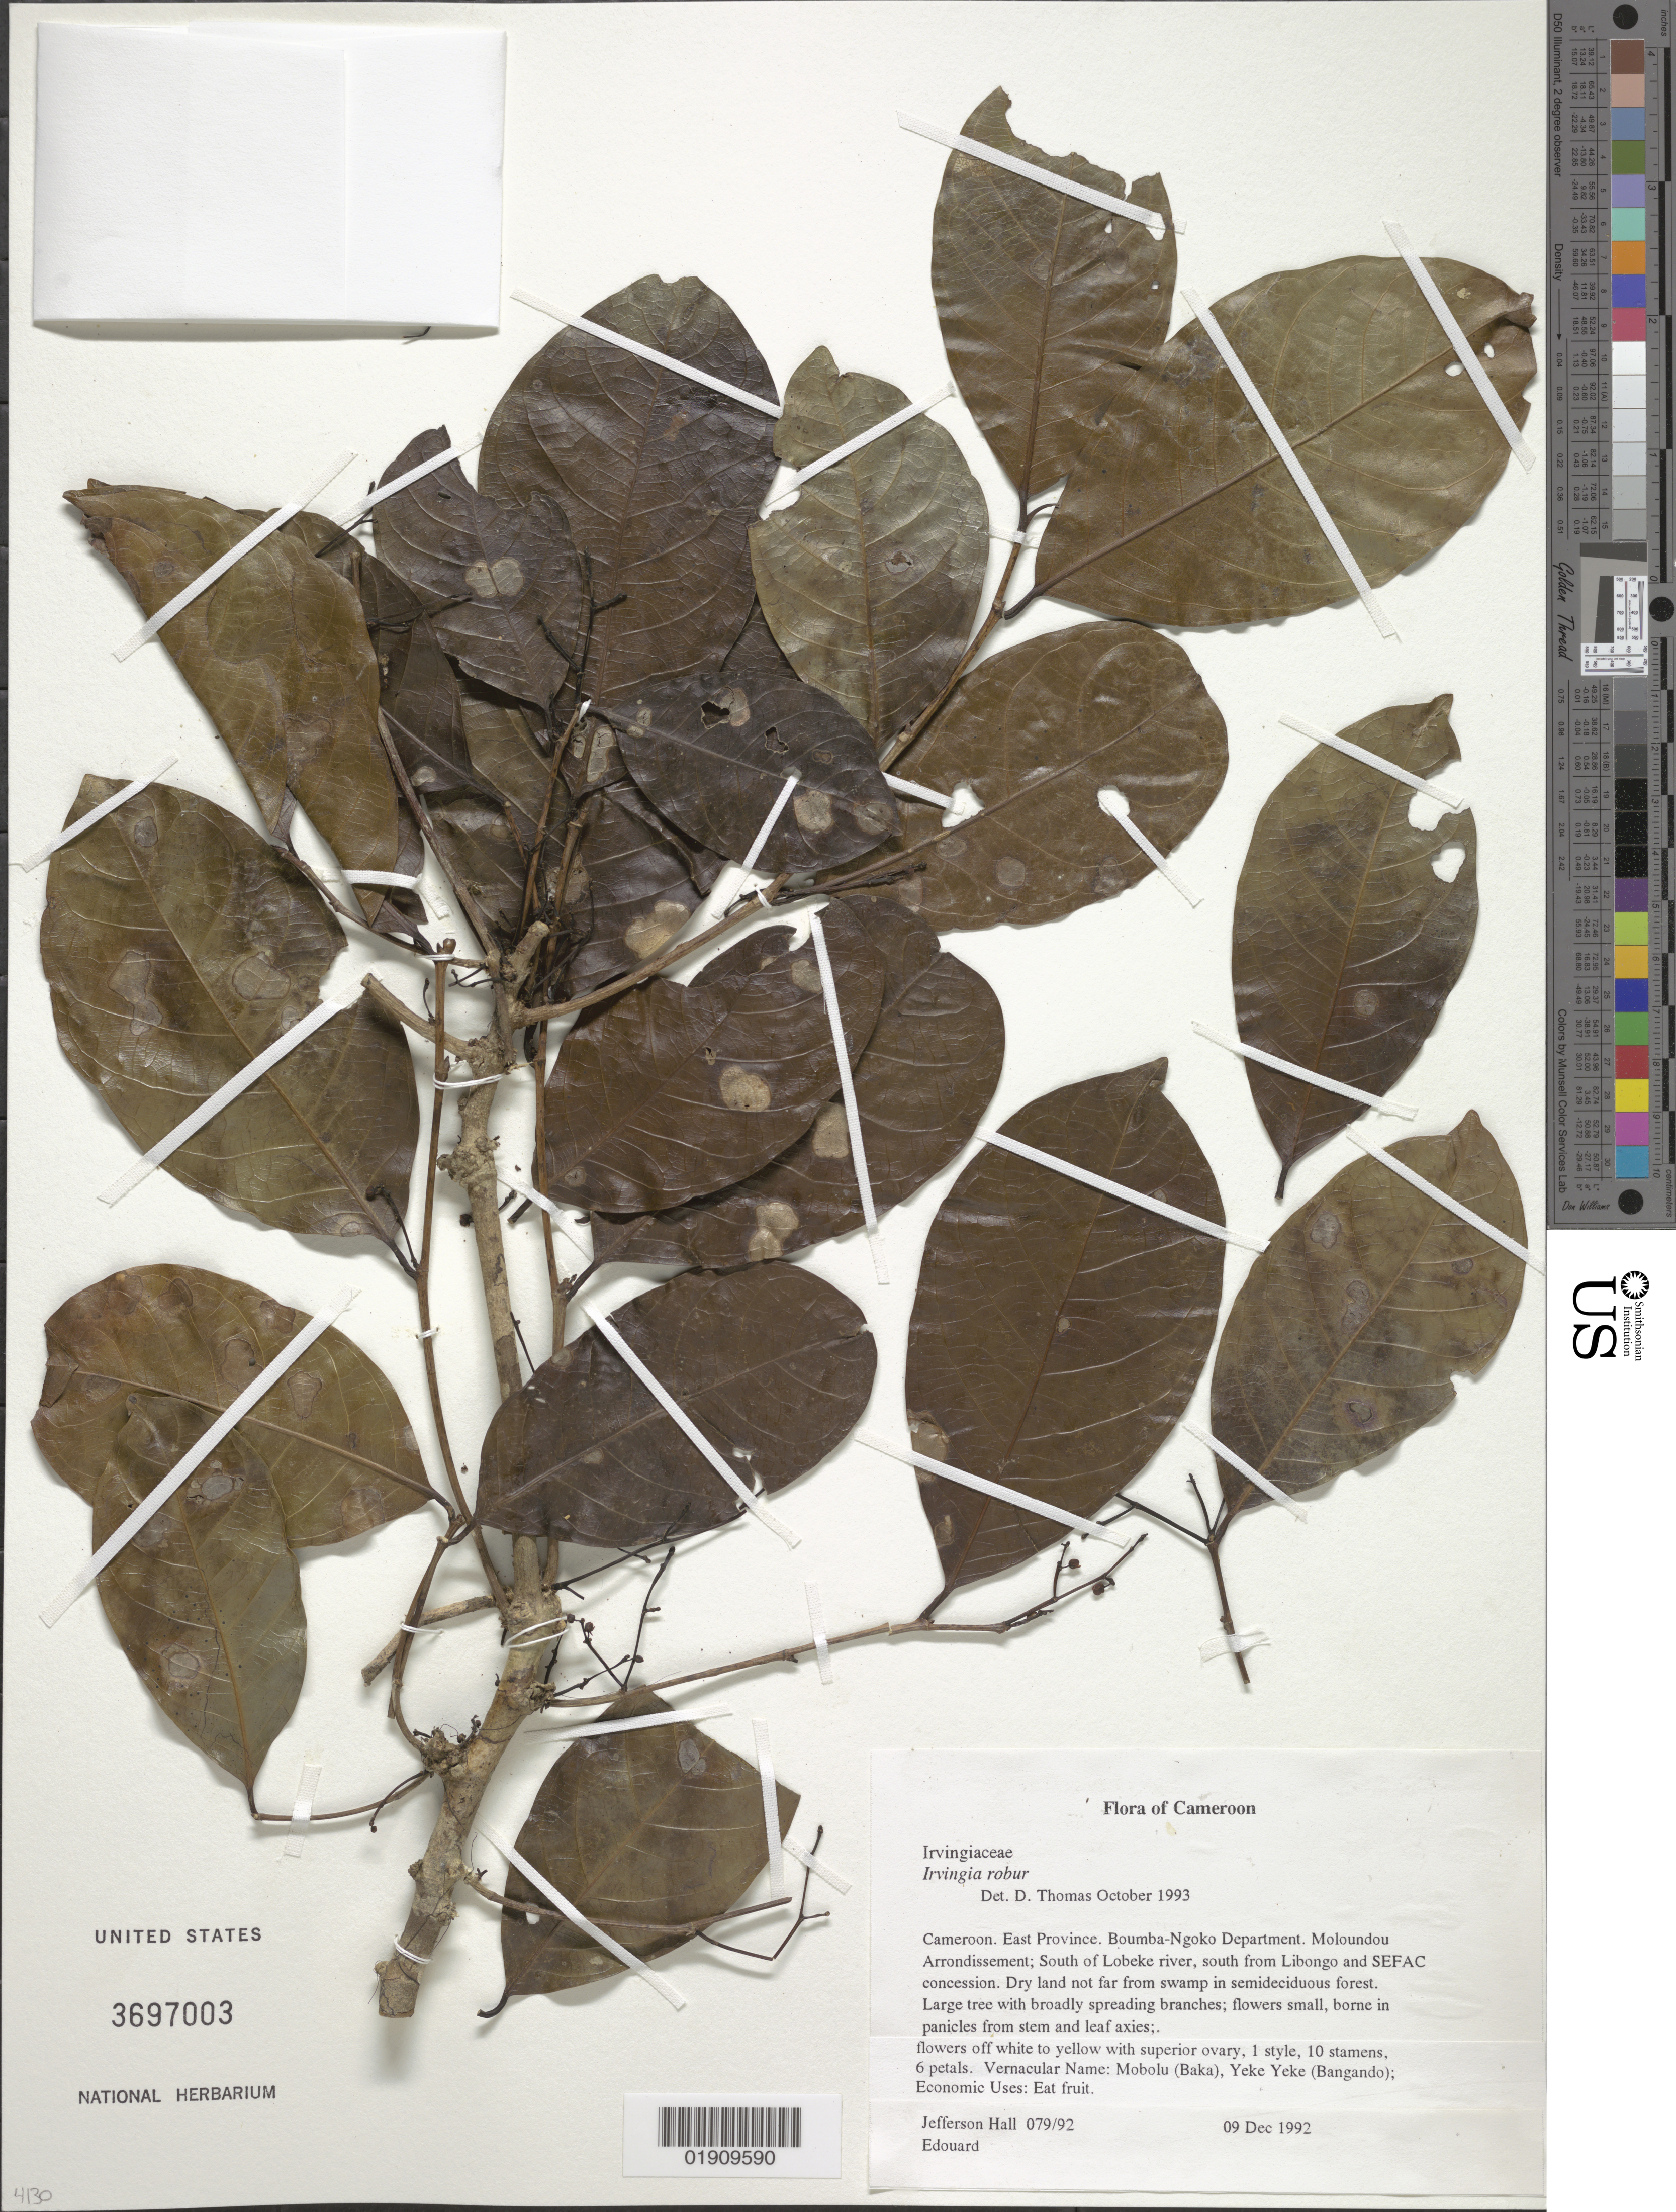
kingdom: Plantae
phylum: Tracheophyta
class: Magnoliopsida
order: Malpighiales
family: Irvingiaceae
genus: Irvingia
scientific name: Irvingia robur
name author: Mildbraed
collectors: J. Hall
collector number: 079/92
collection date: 1992-12-09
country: Cameroon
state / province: Est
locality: Boumba-Ngoko Department. Boumba-Ngoko Department. Moloundou Arroundissement; South of Lobeke river, south of Libongo and SEFAC concession.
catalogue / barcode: US 3697003